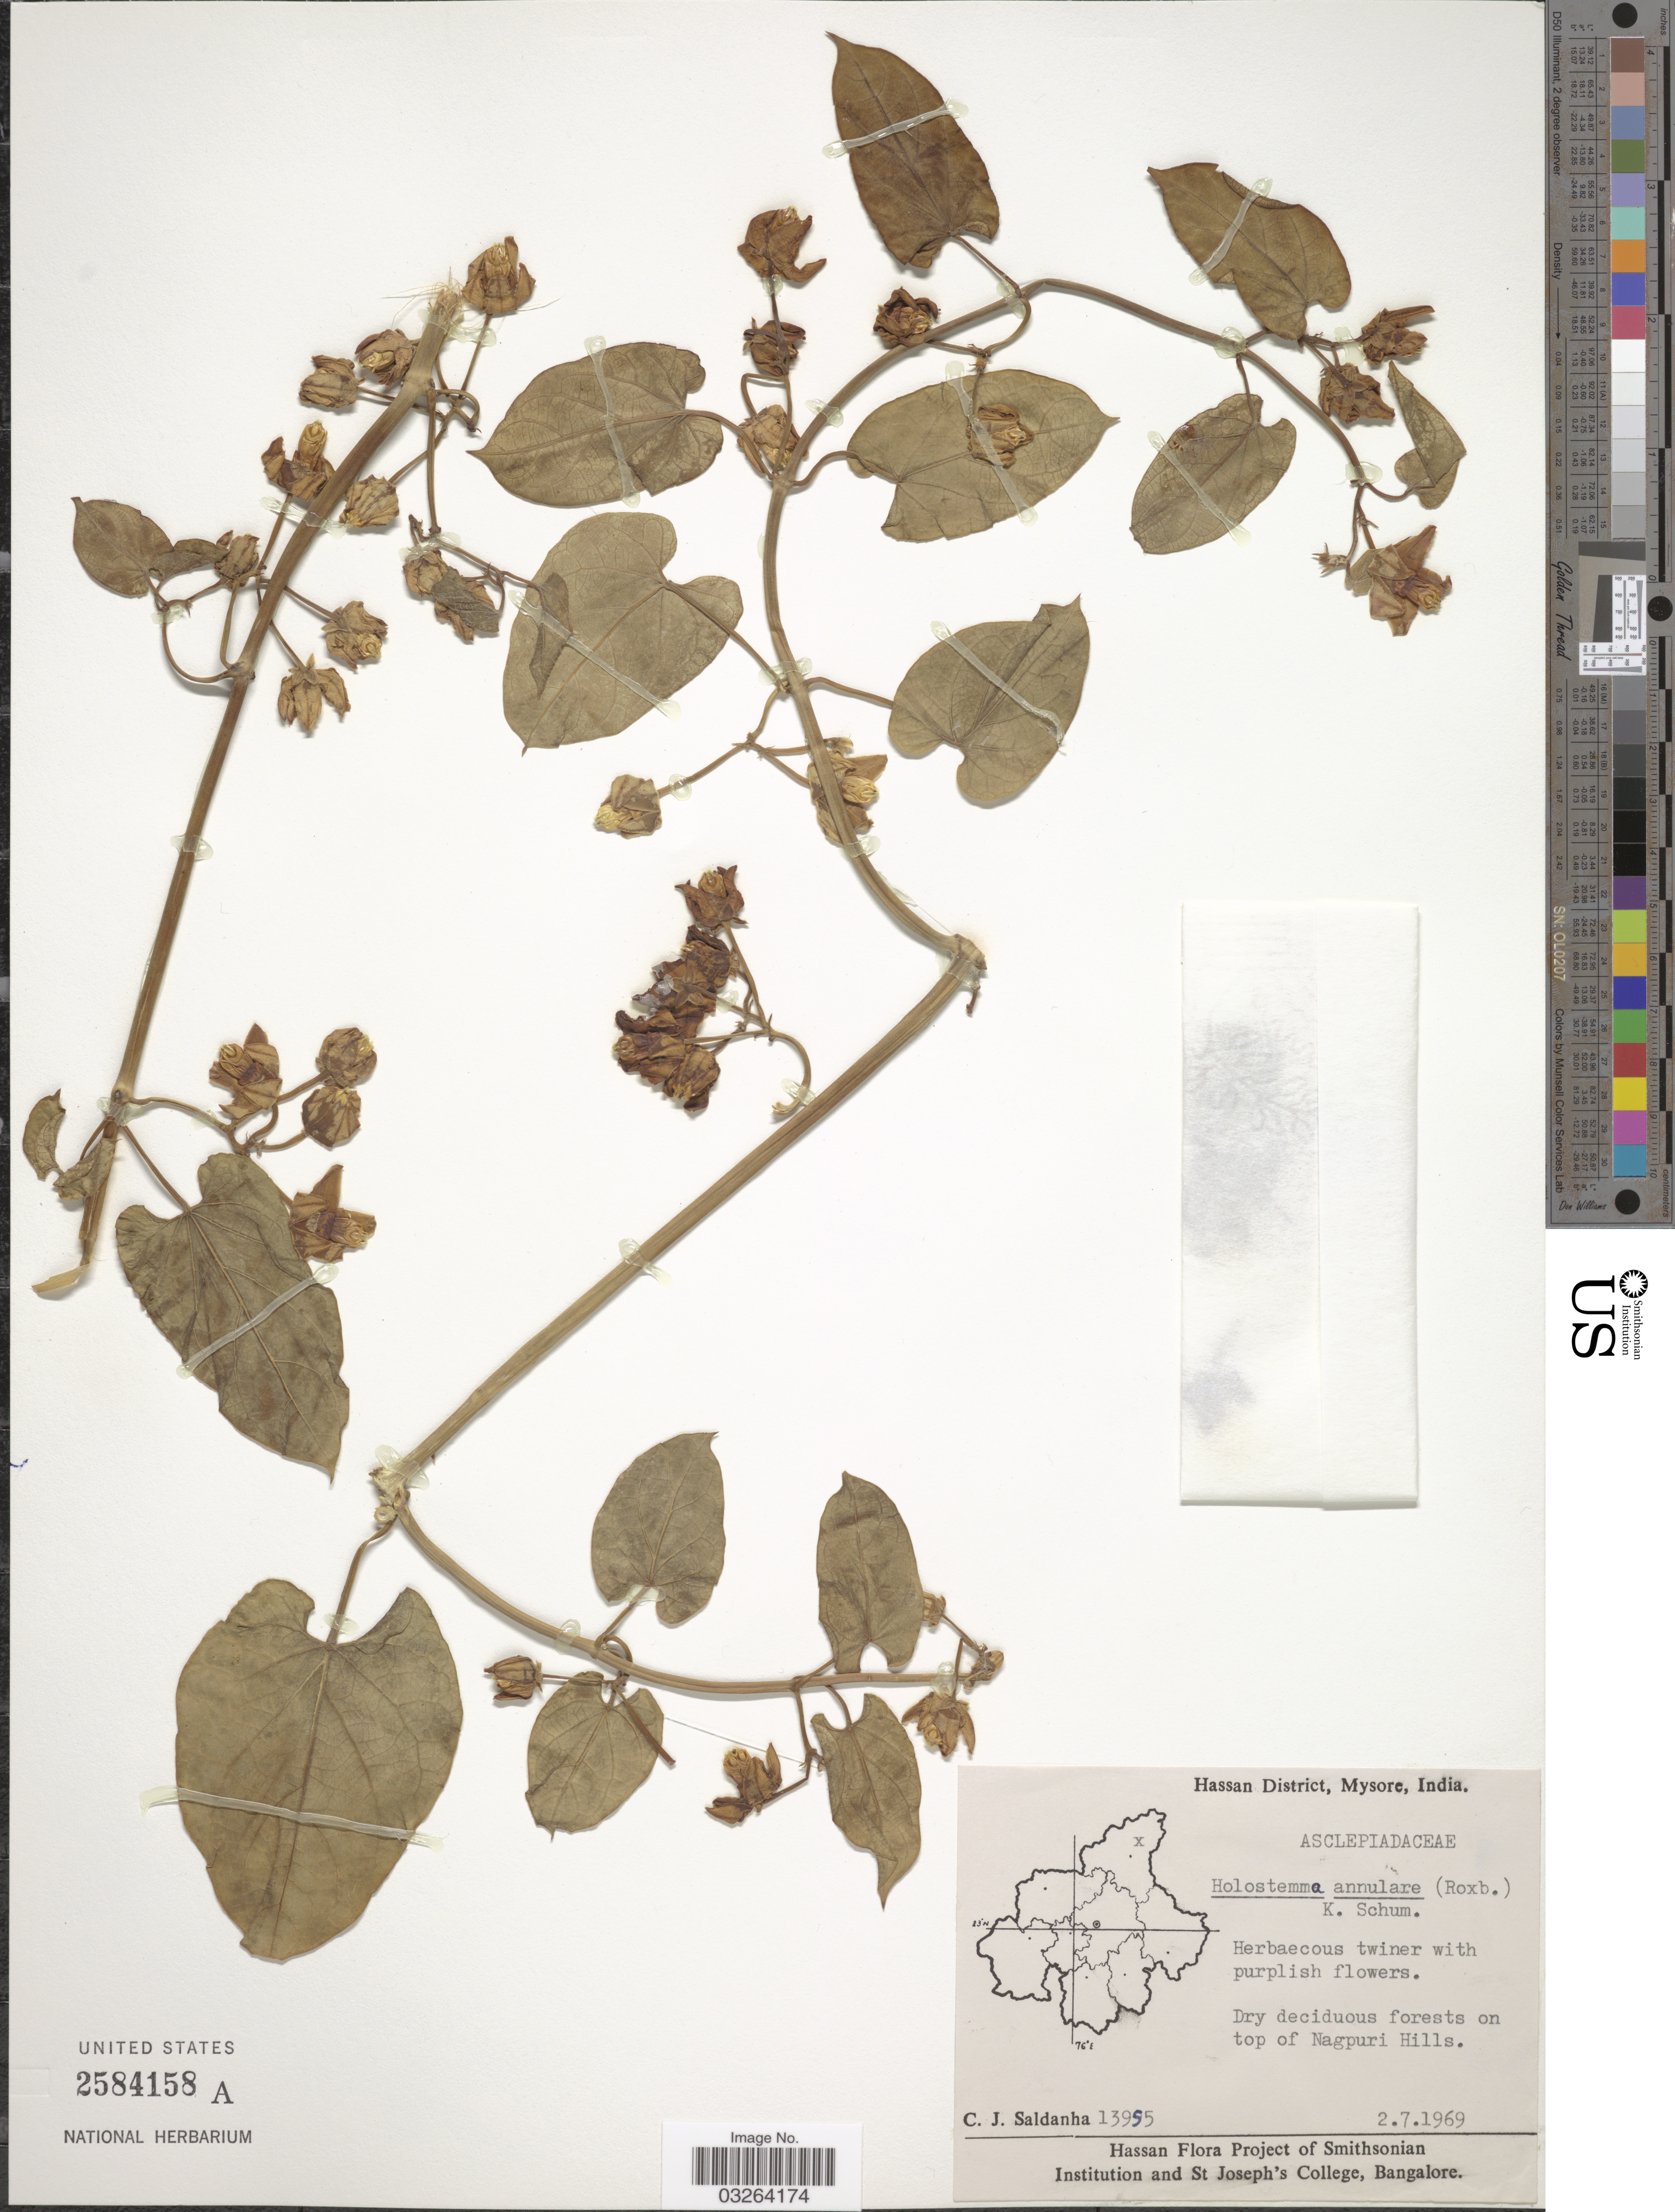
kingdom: Plantae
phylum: Tracheophyta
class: Magnoliopsida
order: Gentianales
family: Apocynaceae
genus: Holostemma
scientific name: Holostemma annulare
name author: (Roxb.) K. Schum.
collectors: C. J. Saldanha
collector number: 13955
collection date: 1969-07-02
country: India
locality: Hassan District, Mysore. On top of Nagpuri Hills.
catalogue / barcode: US 2584158A